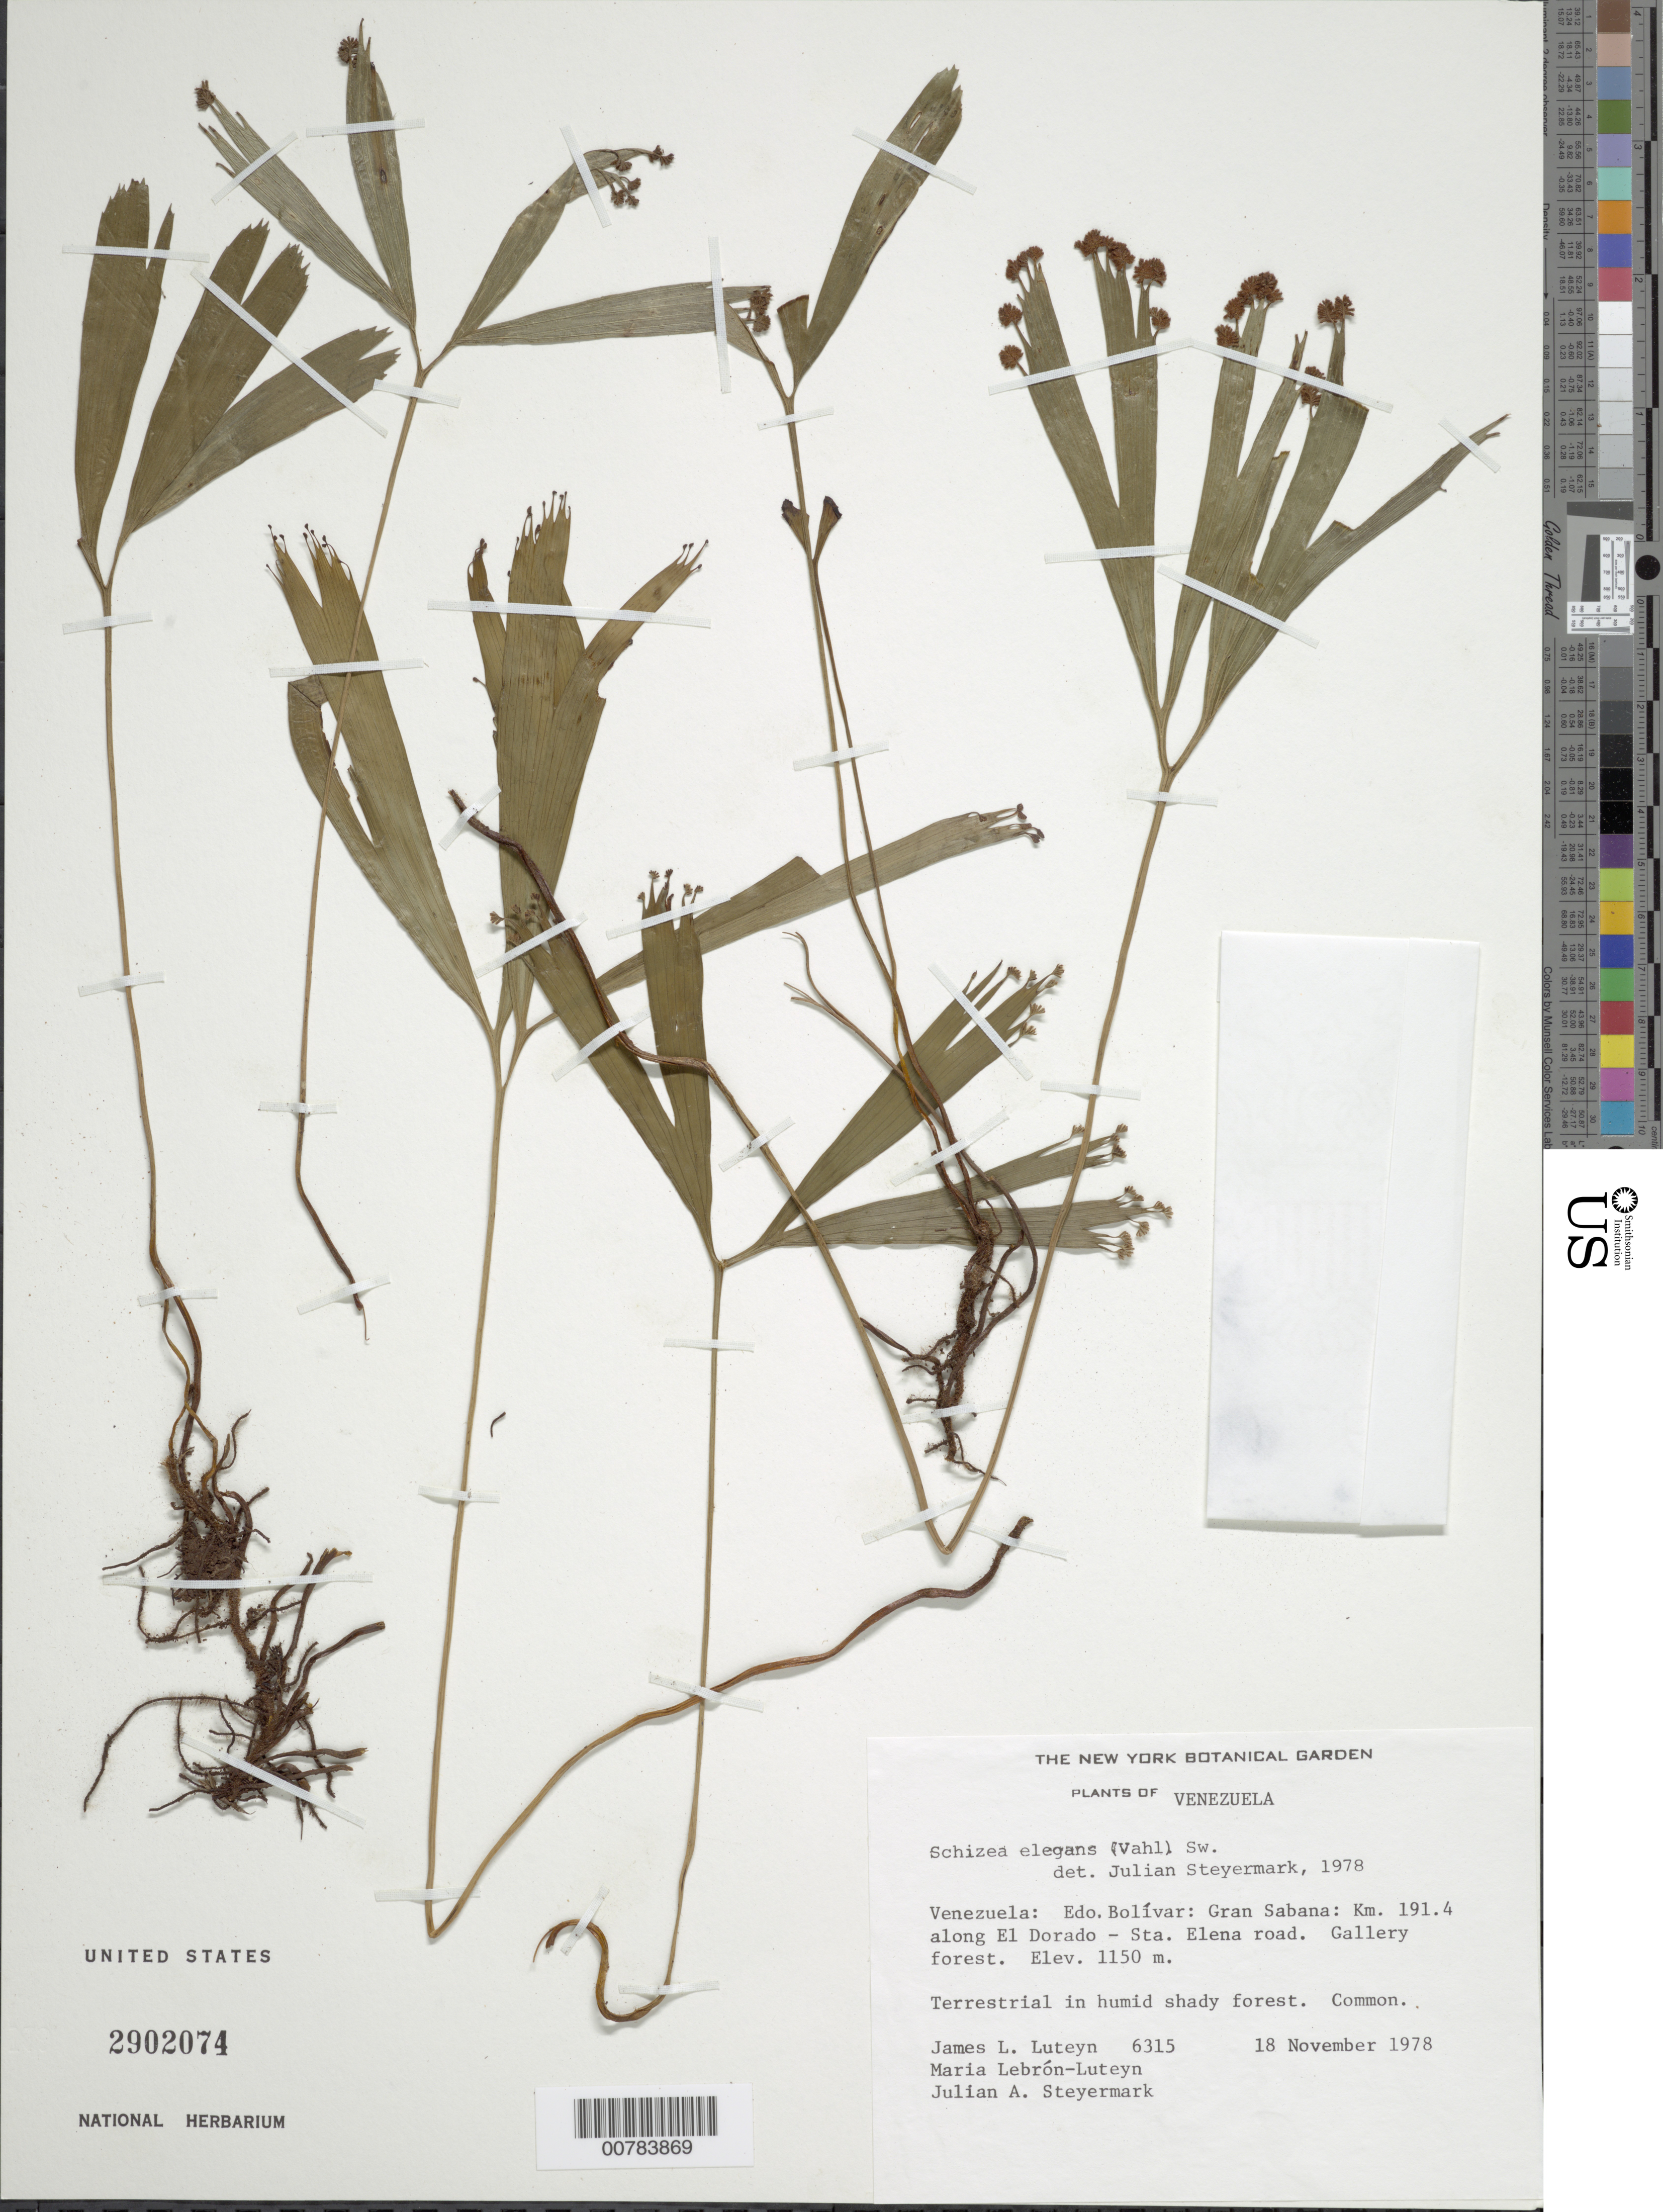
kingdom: Plantae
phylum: Tracheophyta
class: Polypodiopsida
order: Schizaeales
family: Schizaeaceae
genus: Schizaea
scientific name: Schizaea elegans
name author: (Vahl) Sw.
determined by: Steyermark, Julian A., (VEN)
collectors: J. L. Luteyn, M. L. Lebrón-Luteyn & J. Steyermark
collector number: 6315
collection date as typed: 18-Nov-78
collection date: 1978-11-18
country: Venezuela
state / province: Bolívar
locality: Gran Sabana, km 191.4 along El Dorado-Sta. Elena road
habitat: Gallery forest, in humid shady forest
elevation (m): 1150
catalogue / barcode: US 2902074